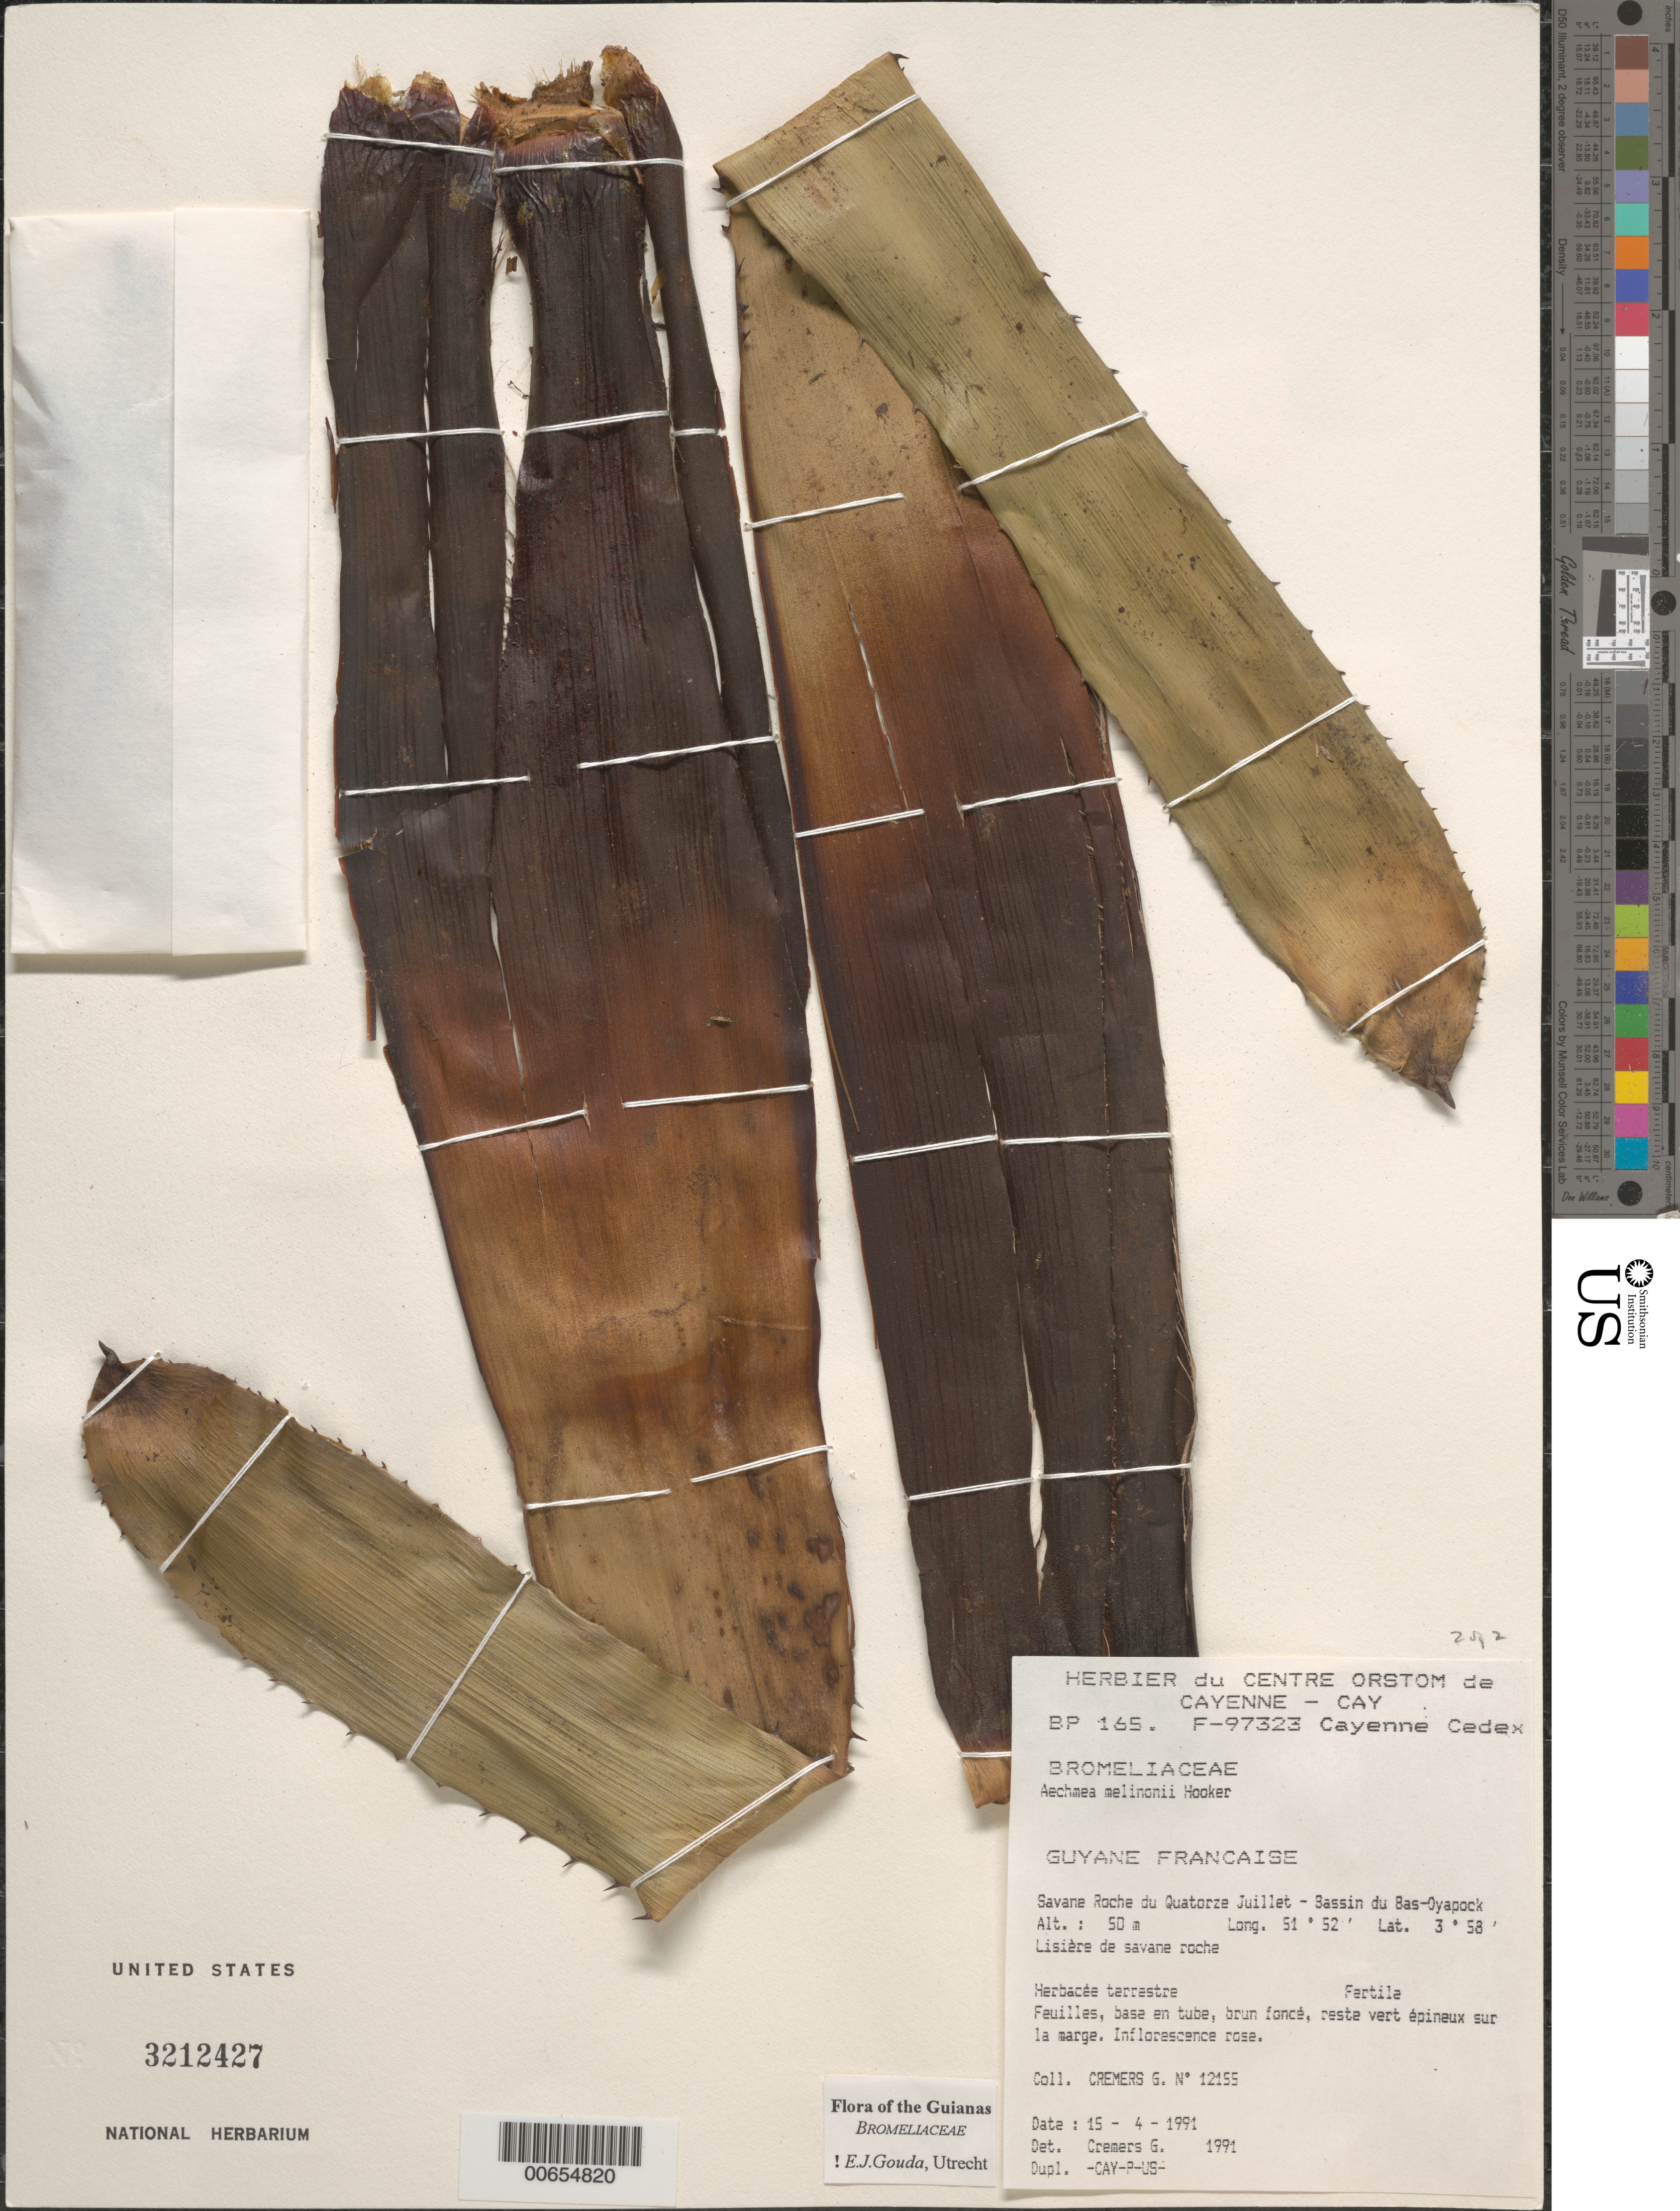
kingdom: Plantae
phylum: Tracheophyta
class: Liliopsida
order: Poales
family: Bromeliaceae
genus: Aechmea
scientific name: Aechmea melinonii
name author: Hook.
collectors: G. Cremers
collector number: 12155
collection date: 1991-04-15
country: French Guiana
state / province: Cayenne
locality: Savane Roche du Quatorze Juillet - Bassin du Bas-Oyapock.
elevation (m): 50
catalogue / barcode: US 3212427